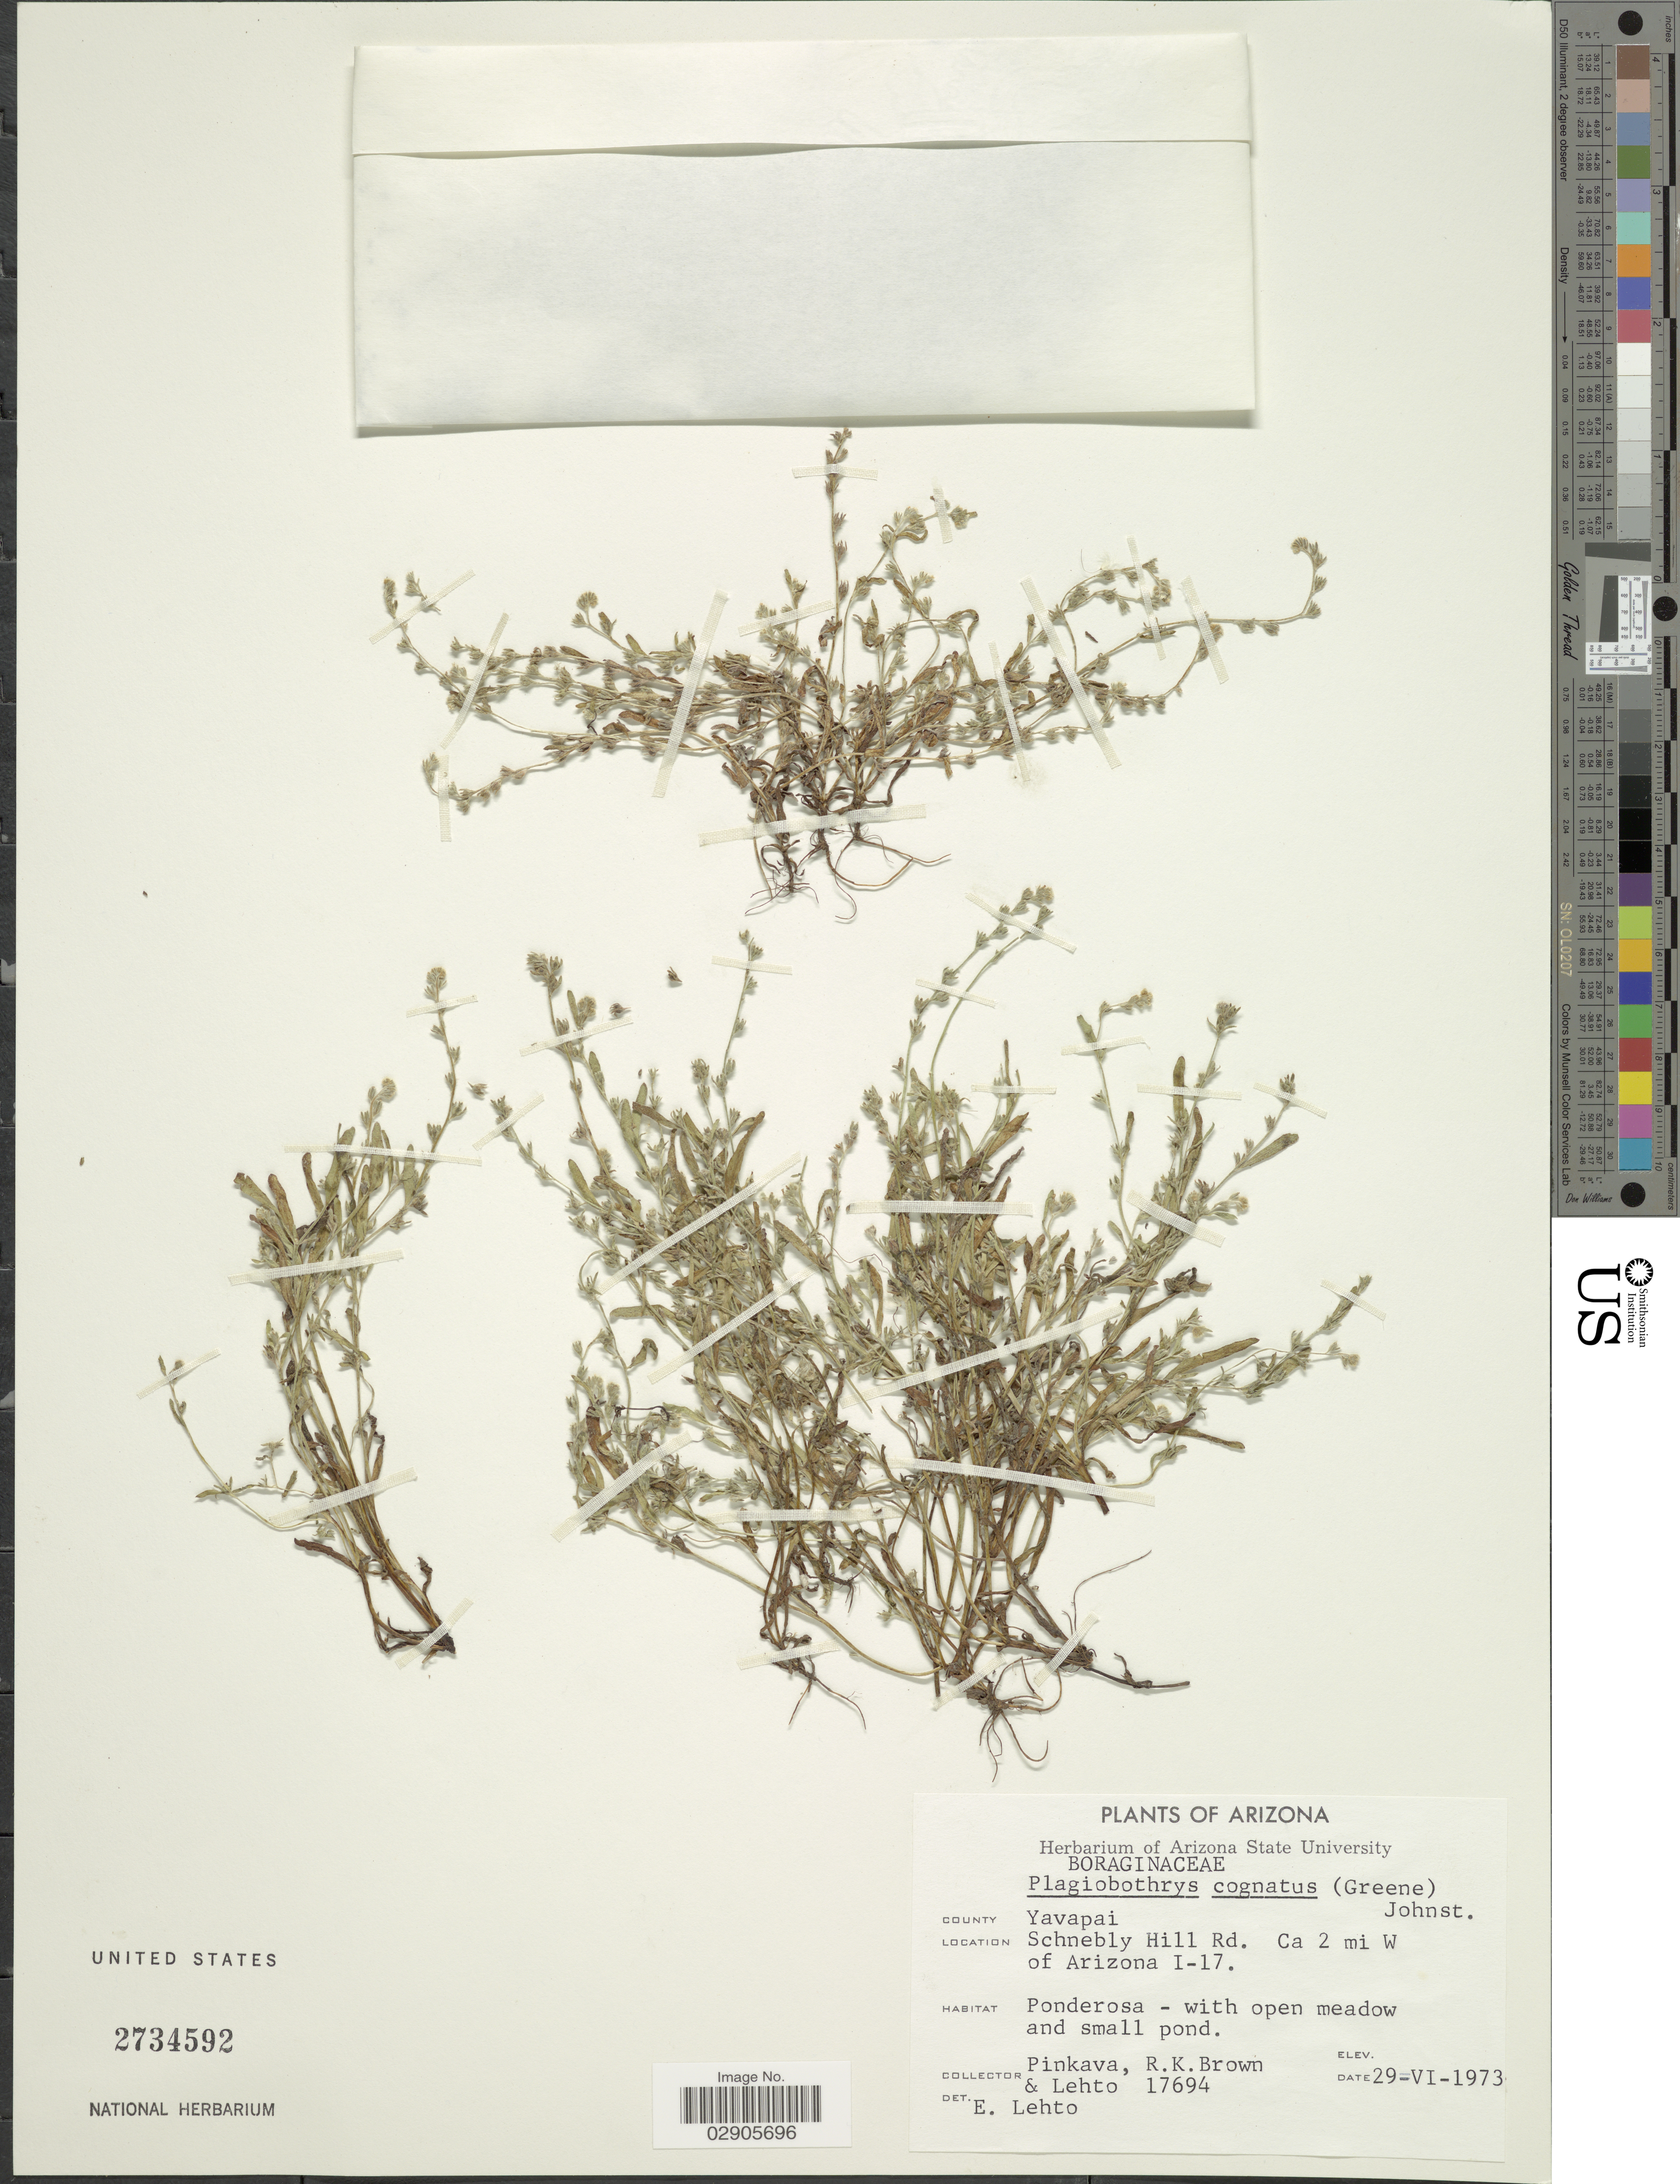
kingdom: Plantae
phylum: Tracheophyta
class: Magnoliopsida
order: Boraginales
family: Boraginaceae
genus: Plagiobothrys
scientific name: Plagiobothrys cognatus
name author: (Greene) I.M. Johnst.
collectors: -. Pinkava, R. K. Brown & -. Lehto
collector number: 17694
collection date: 1973-06-29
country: United States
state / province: Arizona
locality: County Yavapai. Schnebly Hill Rd. Ca 2 mi W of Arizona I-17.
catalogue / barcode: US 2734592